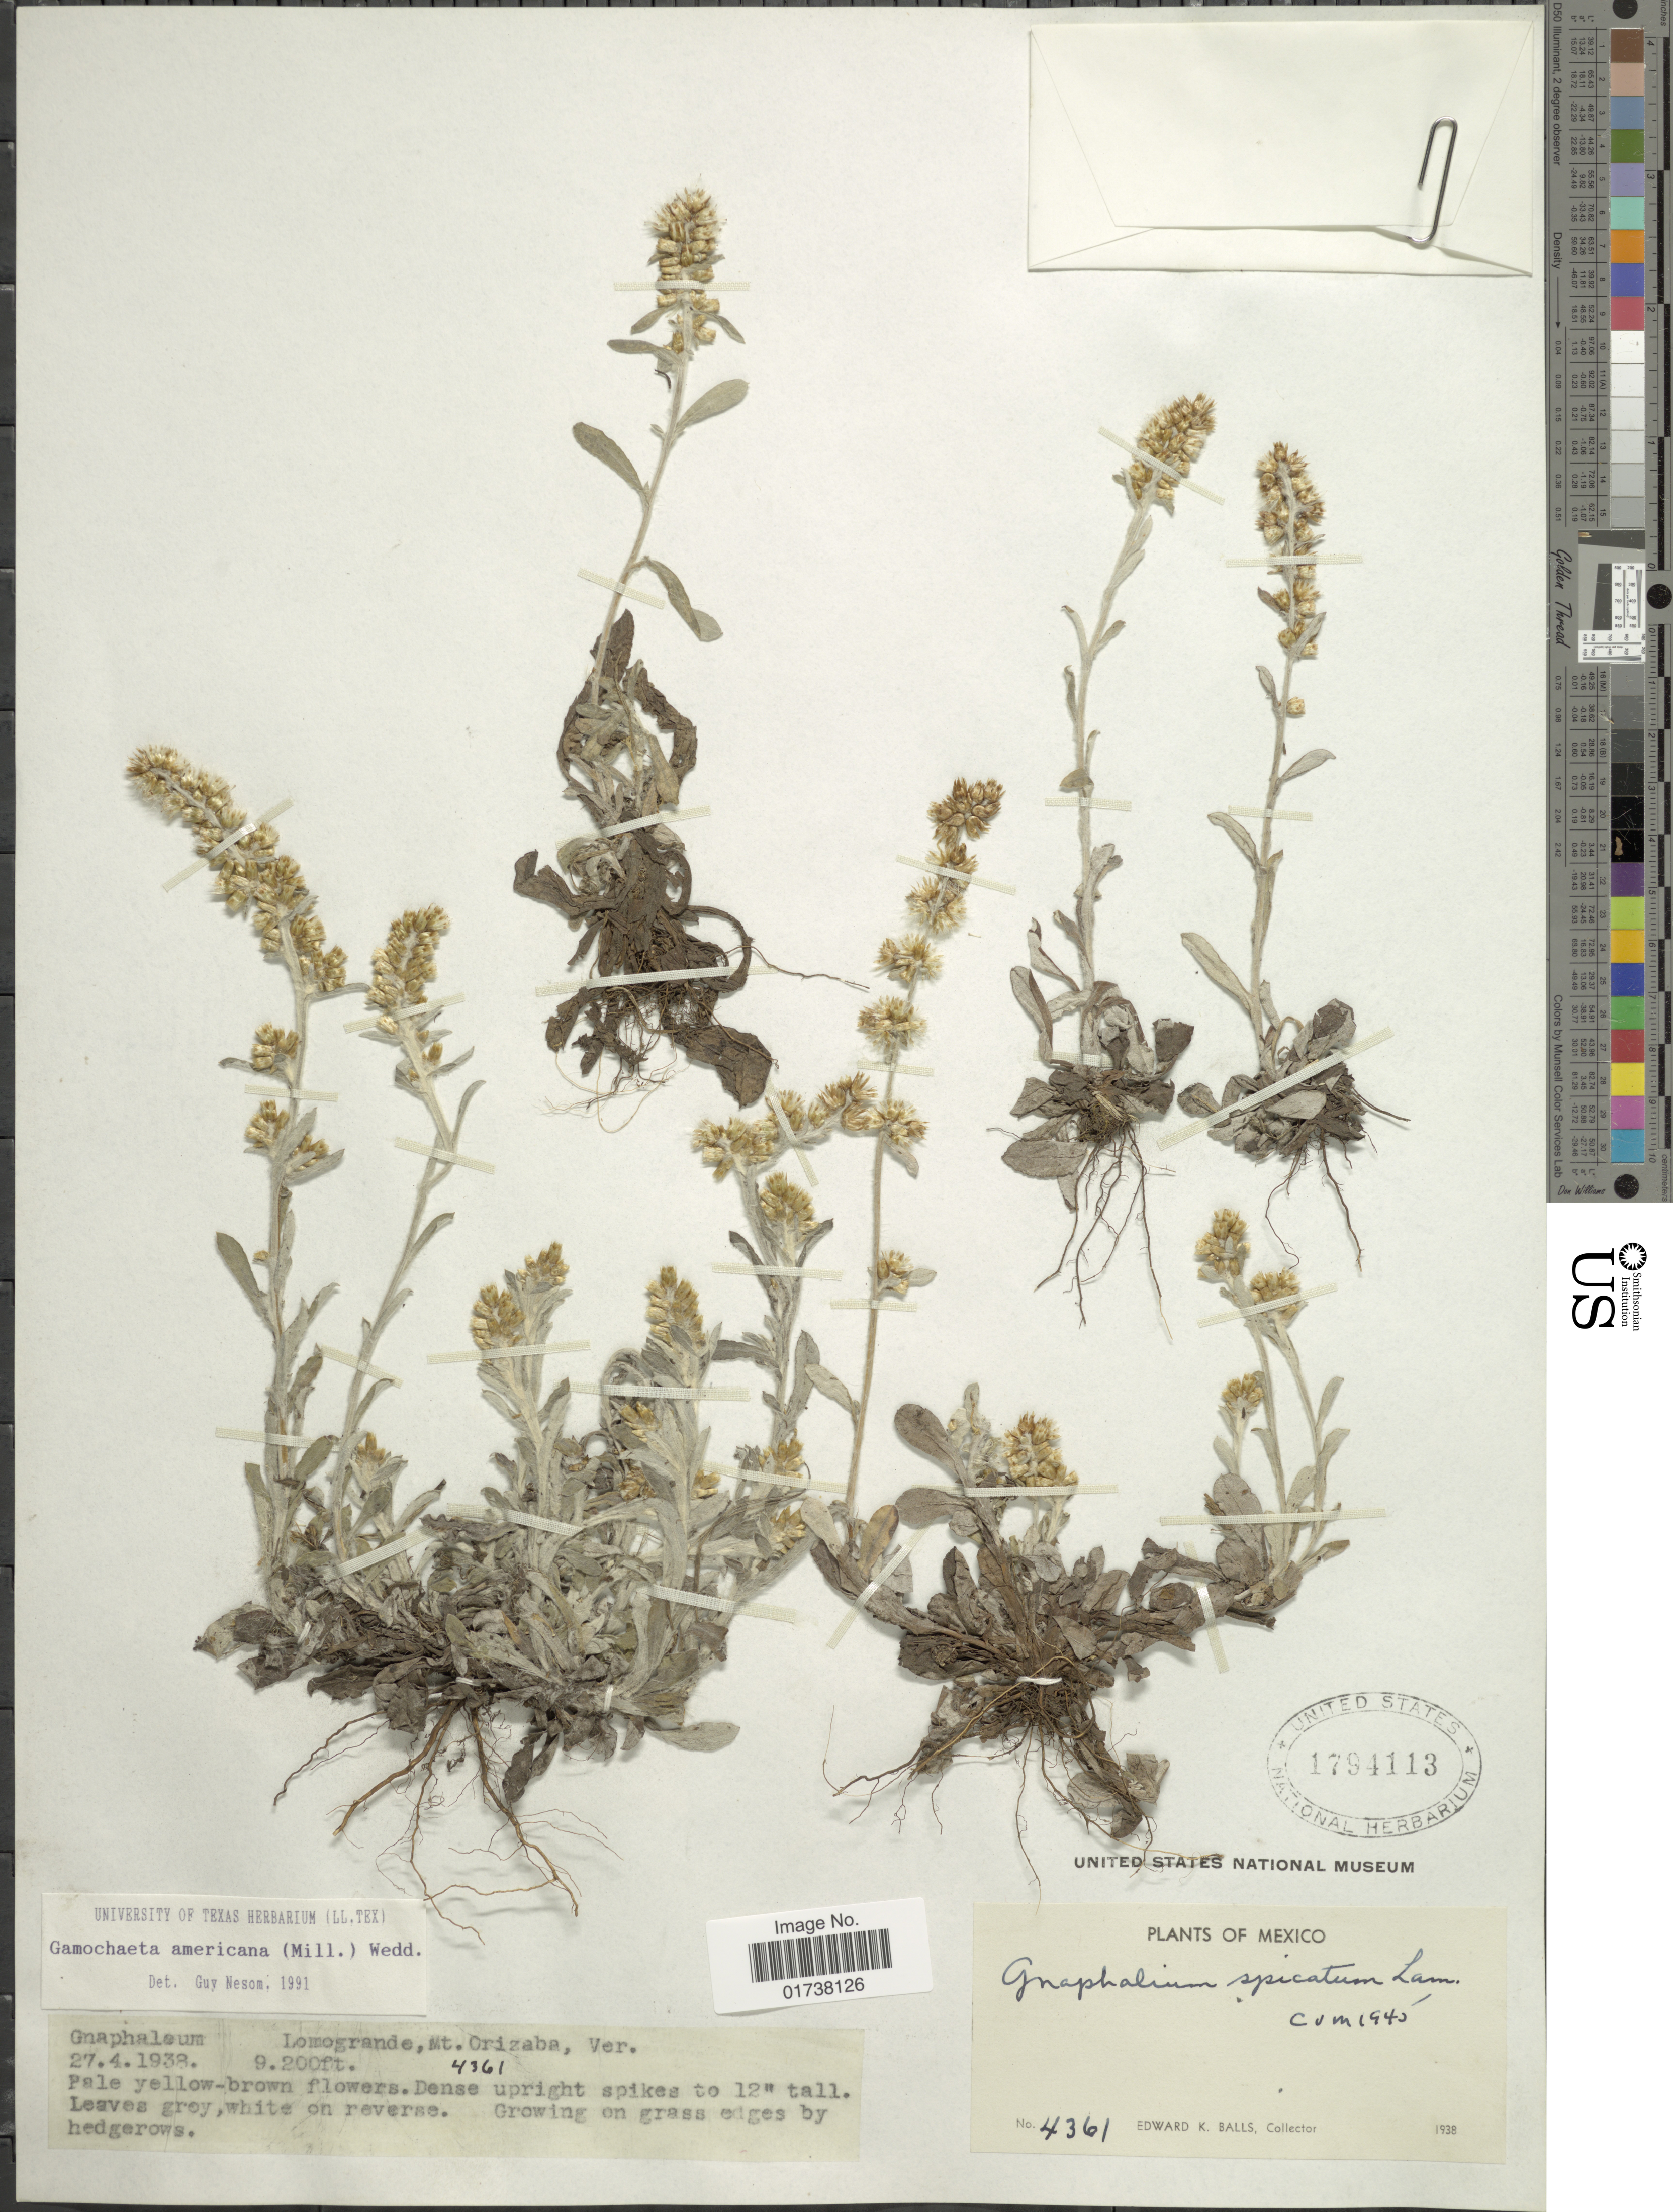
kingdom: Plantae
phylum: Tracheophyta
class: Magnoliopsida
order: Asterales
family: Asteraceae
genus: Gamochaeta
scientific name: Gamochaeta americana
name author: (Mill.) Wedd.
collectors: E. K. Balls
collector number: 4361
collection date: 1938-04-27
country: Mexico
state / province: Veracruz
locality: Mt. Orizaba, Ver.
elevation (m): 2804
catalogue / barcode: US 1794113